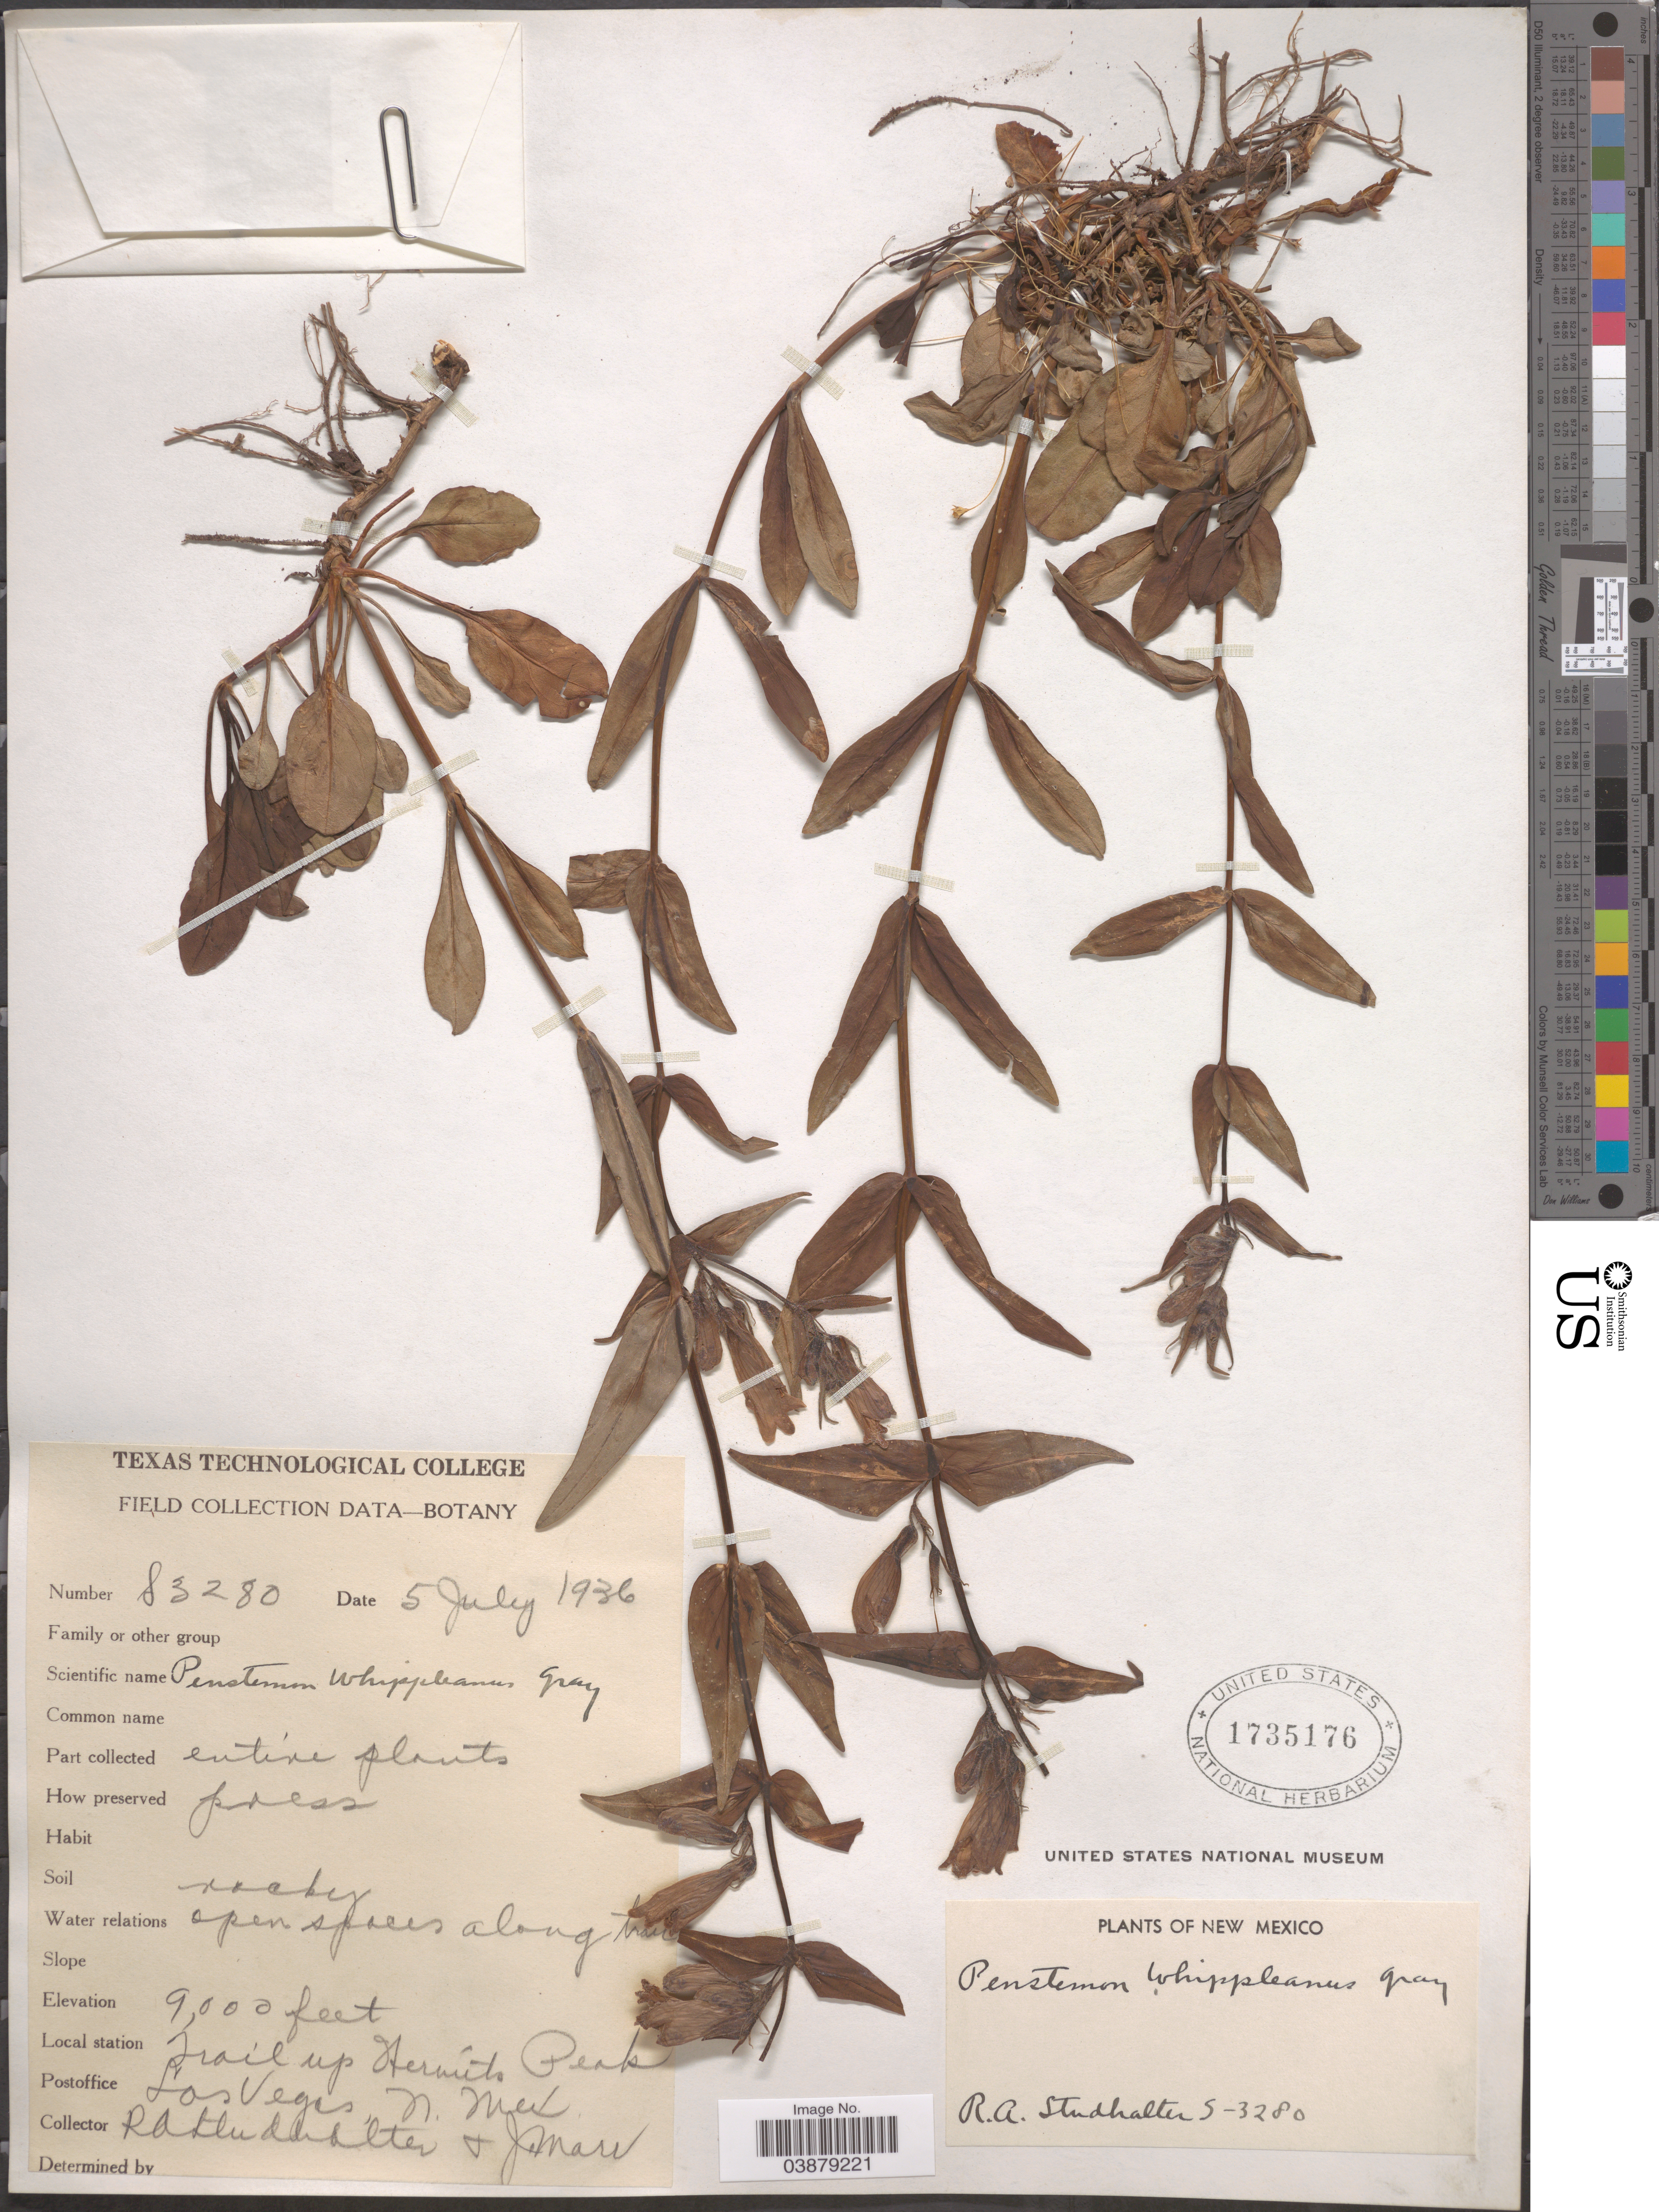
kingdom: Plantae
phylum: Tracheophyta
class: Magnoliopsida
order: Lamiales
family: Plantaginaceae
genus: Penstemon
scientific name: Penstemon whippleanus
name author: A. Gray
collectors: R. Studhalter & J. Marr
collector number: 5-3280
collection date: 1936-07-05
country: United States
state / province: New Mexico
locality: Station Trail up Hermits Peak. Postoffice Las Vegas N. Mex.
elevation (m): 2743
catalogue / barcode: US 1735176